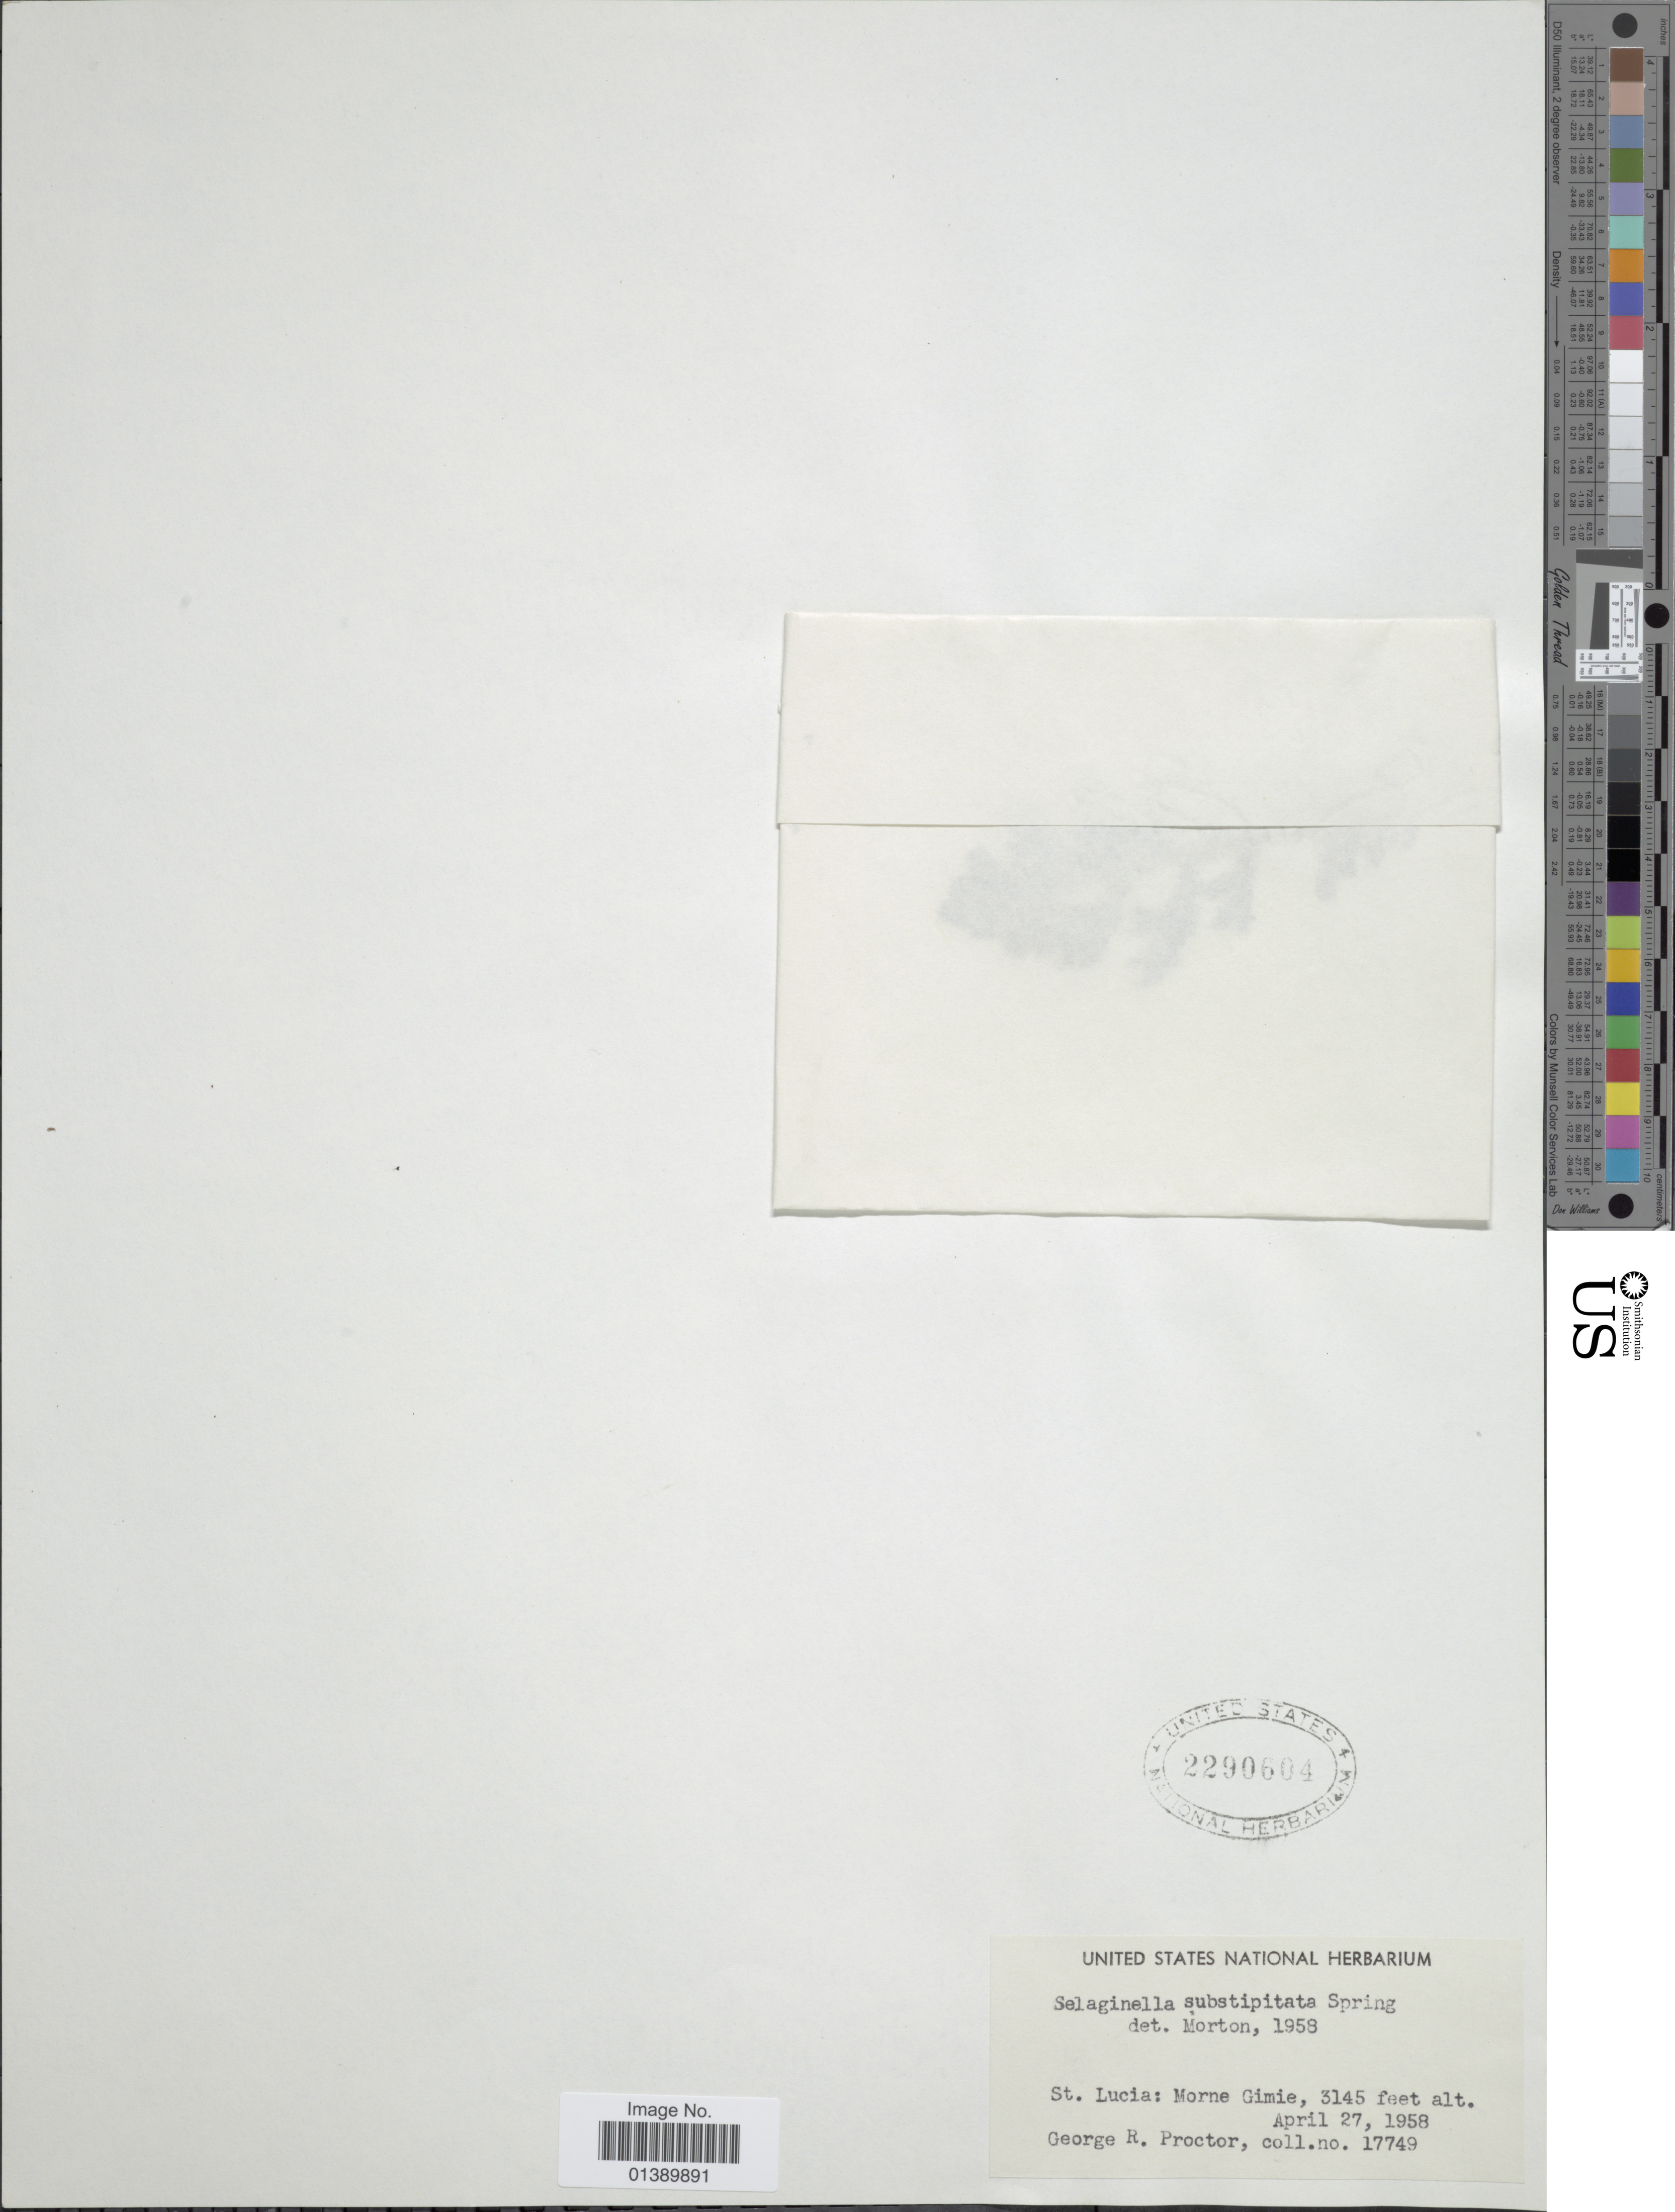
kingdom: Plantae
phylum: Tracheophyta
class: Lycopodiopsida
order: Selaginellales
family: Selaginellaceae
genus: Selaginella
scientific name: Selaginella substipitata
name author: Spring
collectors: G. R. Proctor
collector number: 17749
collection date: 1958-04-27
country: St. Lucia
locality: Morne Gimie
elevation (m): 959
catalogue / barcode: US 2290604